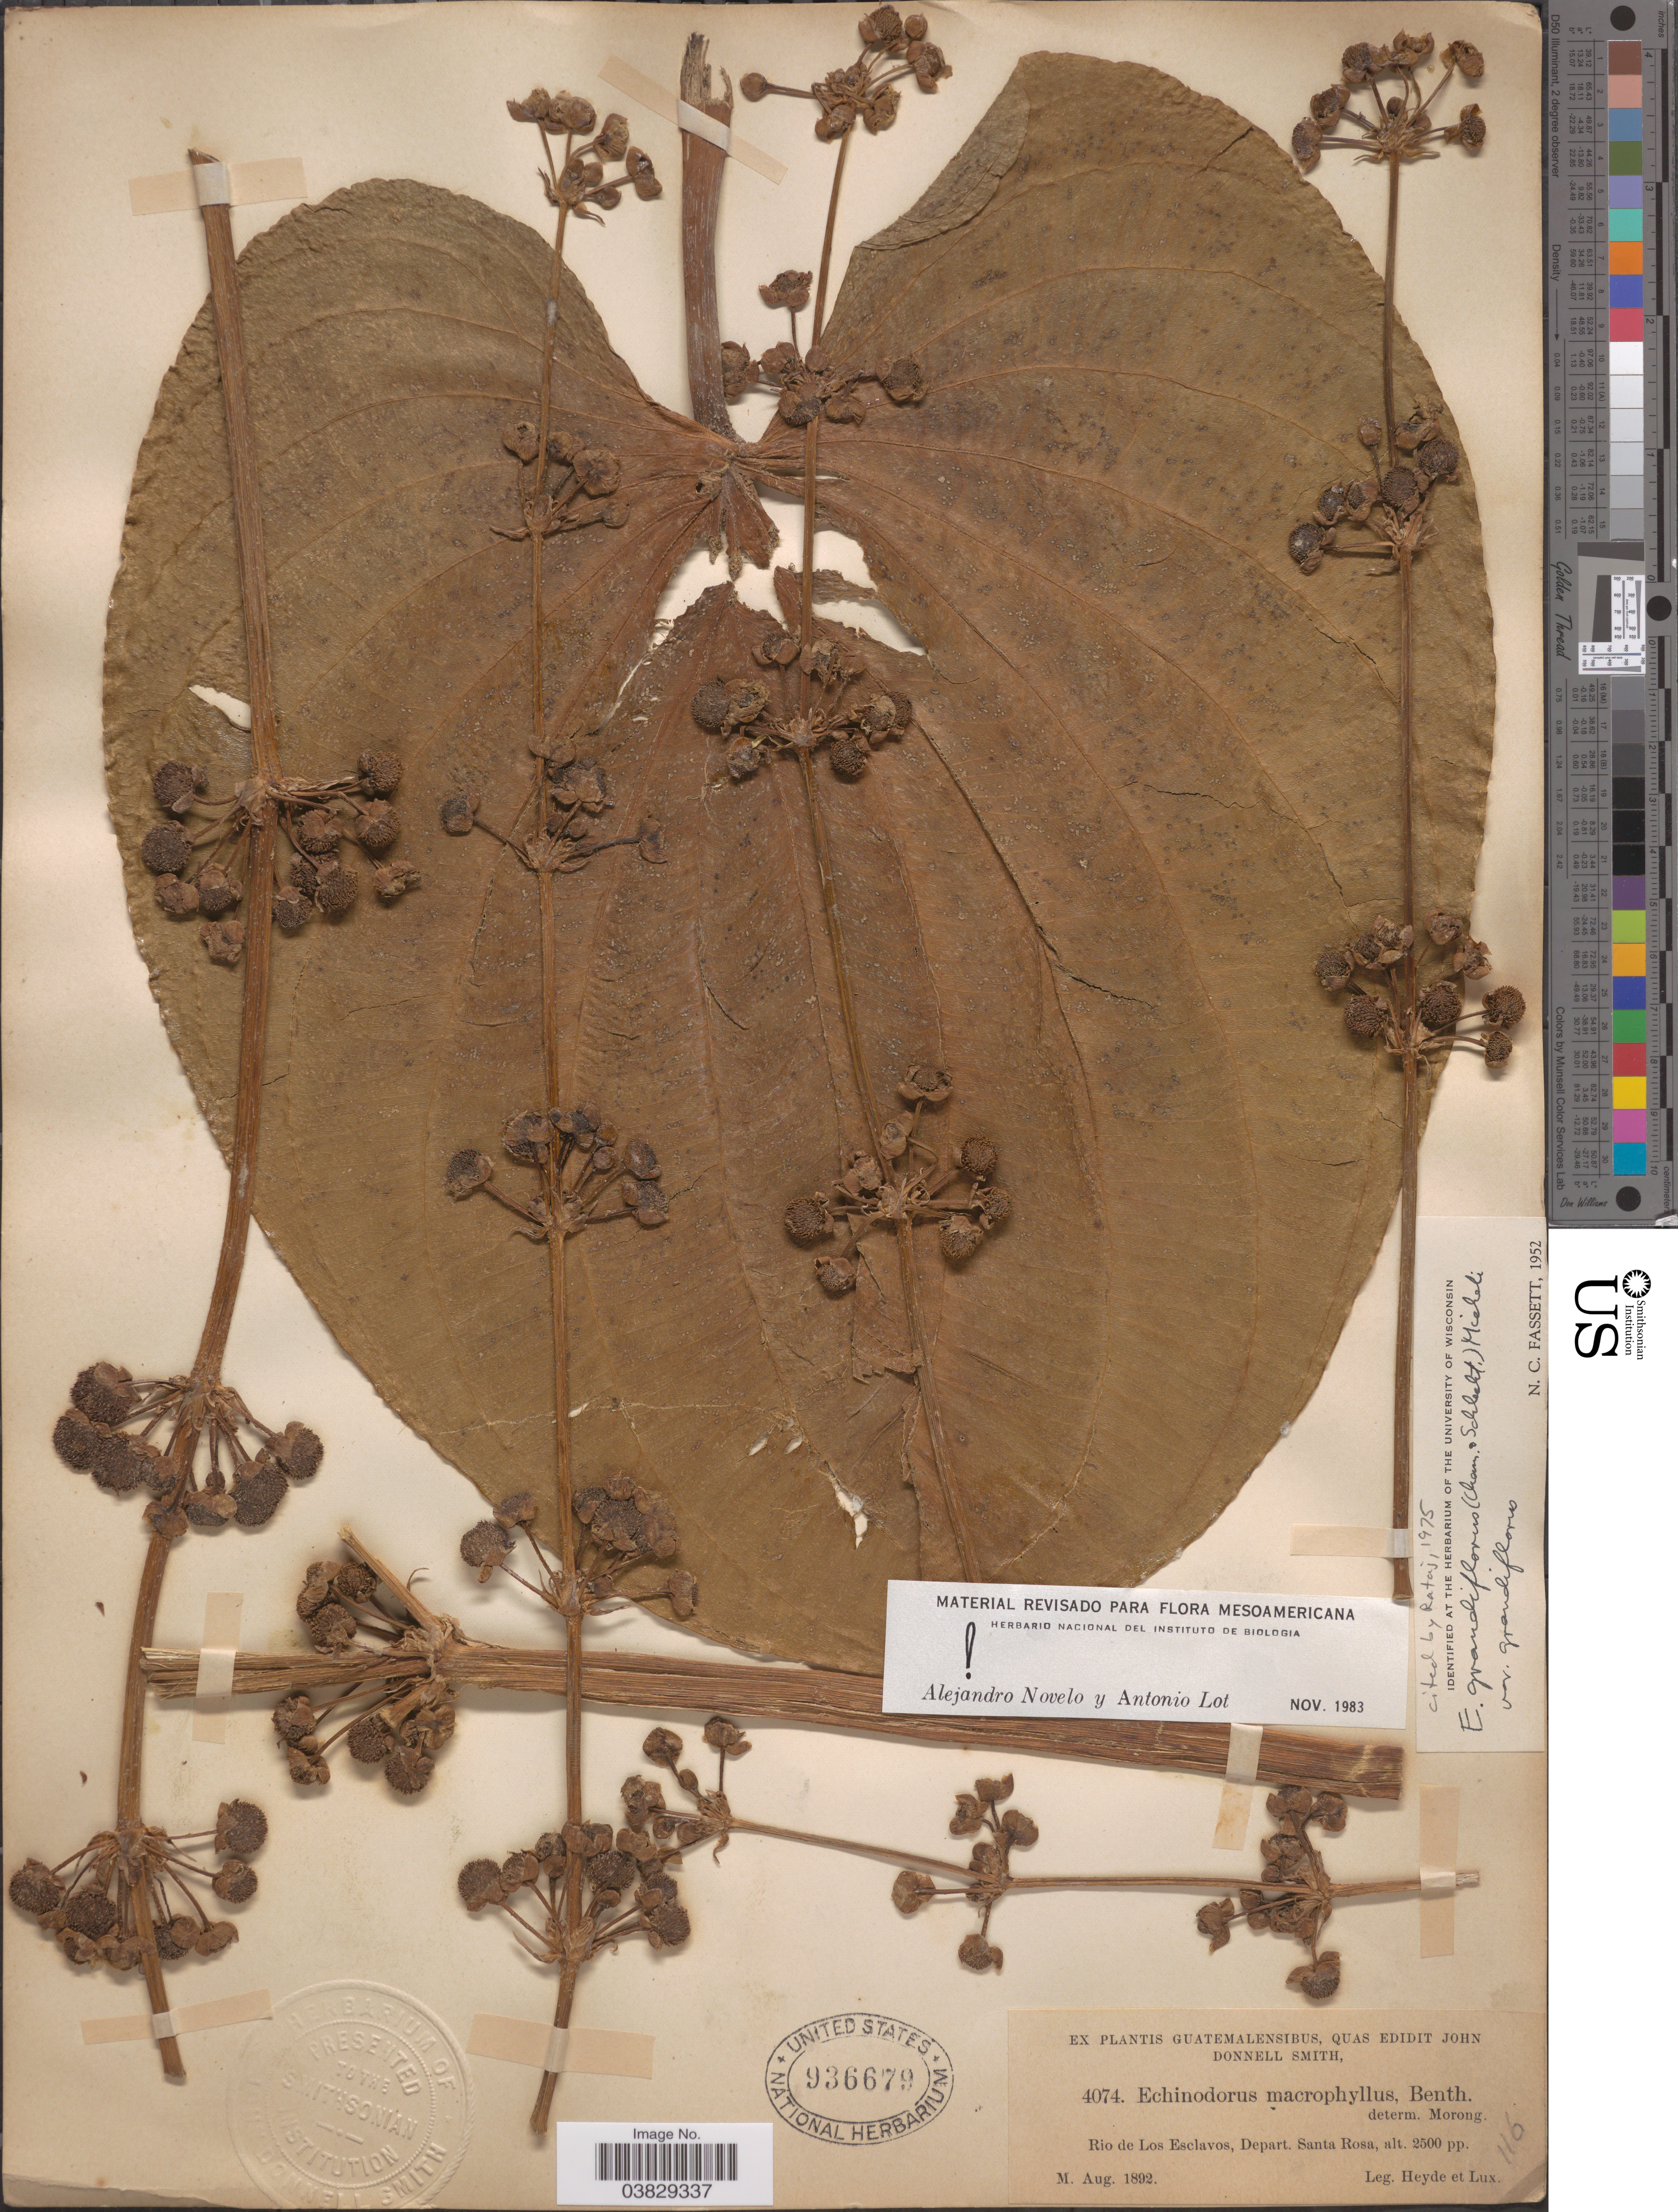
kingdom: Plantae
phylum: Tracheophyta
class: Liliopsida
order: Alismatales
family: Alismataceae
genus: Echinodorus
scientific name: Echinodorus grandiflorus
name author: (Cham. & Schltdl.) Micheli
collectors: Heyde & Lux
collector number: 4074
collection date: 1892-08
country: Guatemala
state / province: Santa Rosa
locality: Rio de Los Esclavos, Depart. Santa Rosa.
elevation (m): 762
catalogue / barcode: US 936679